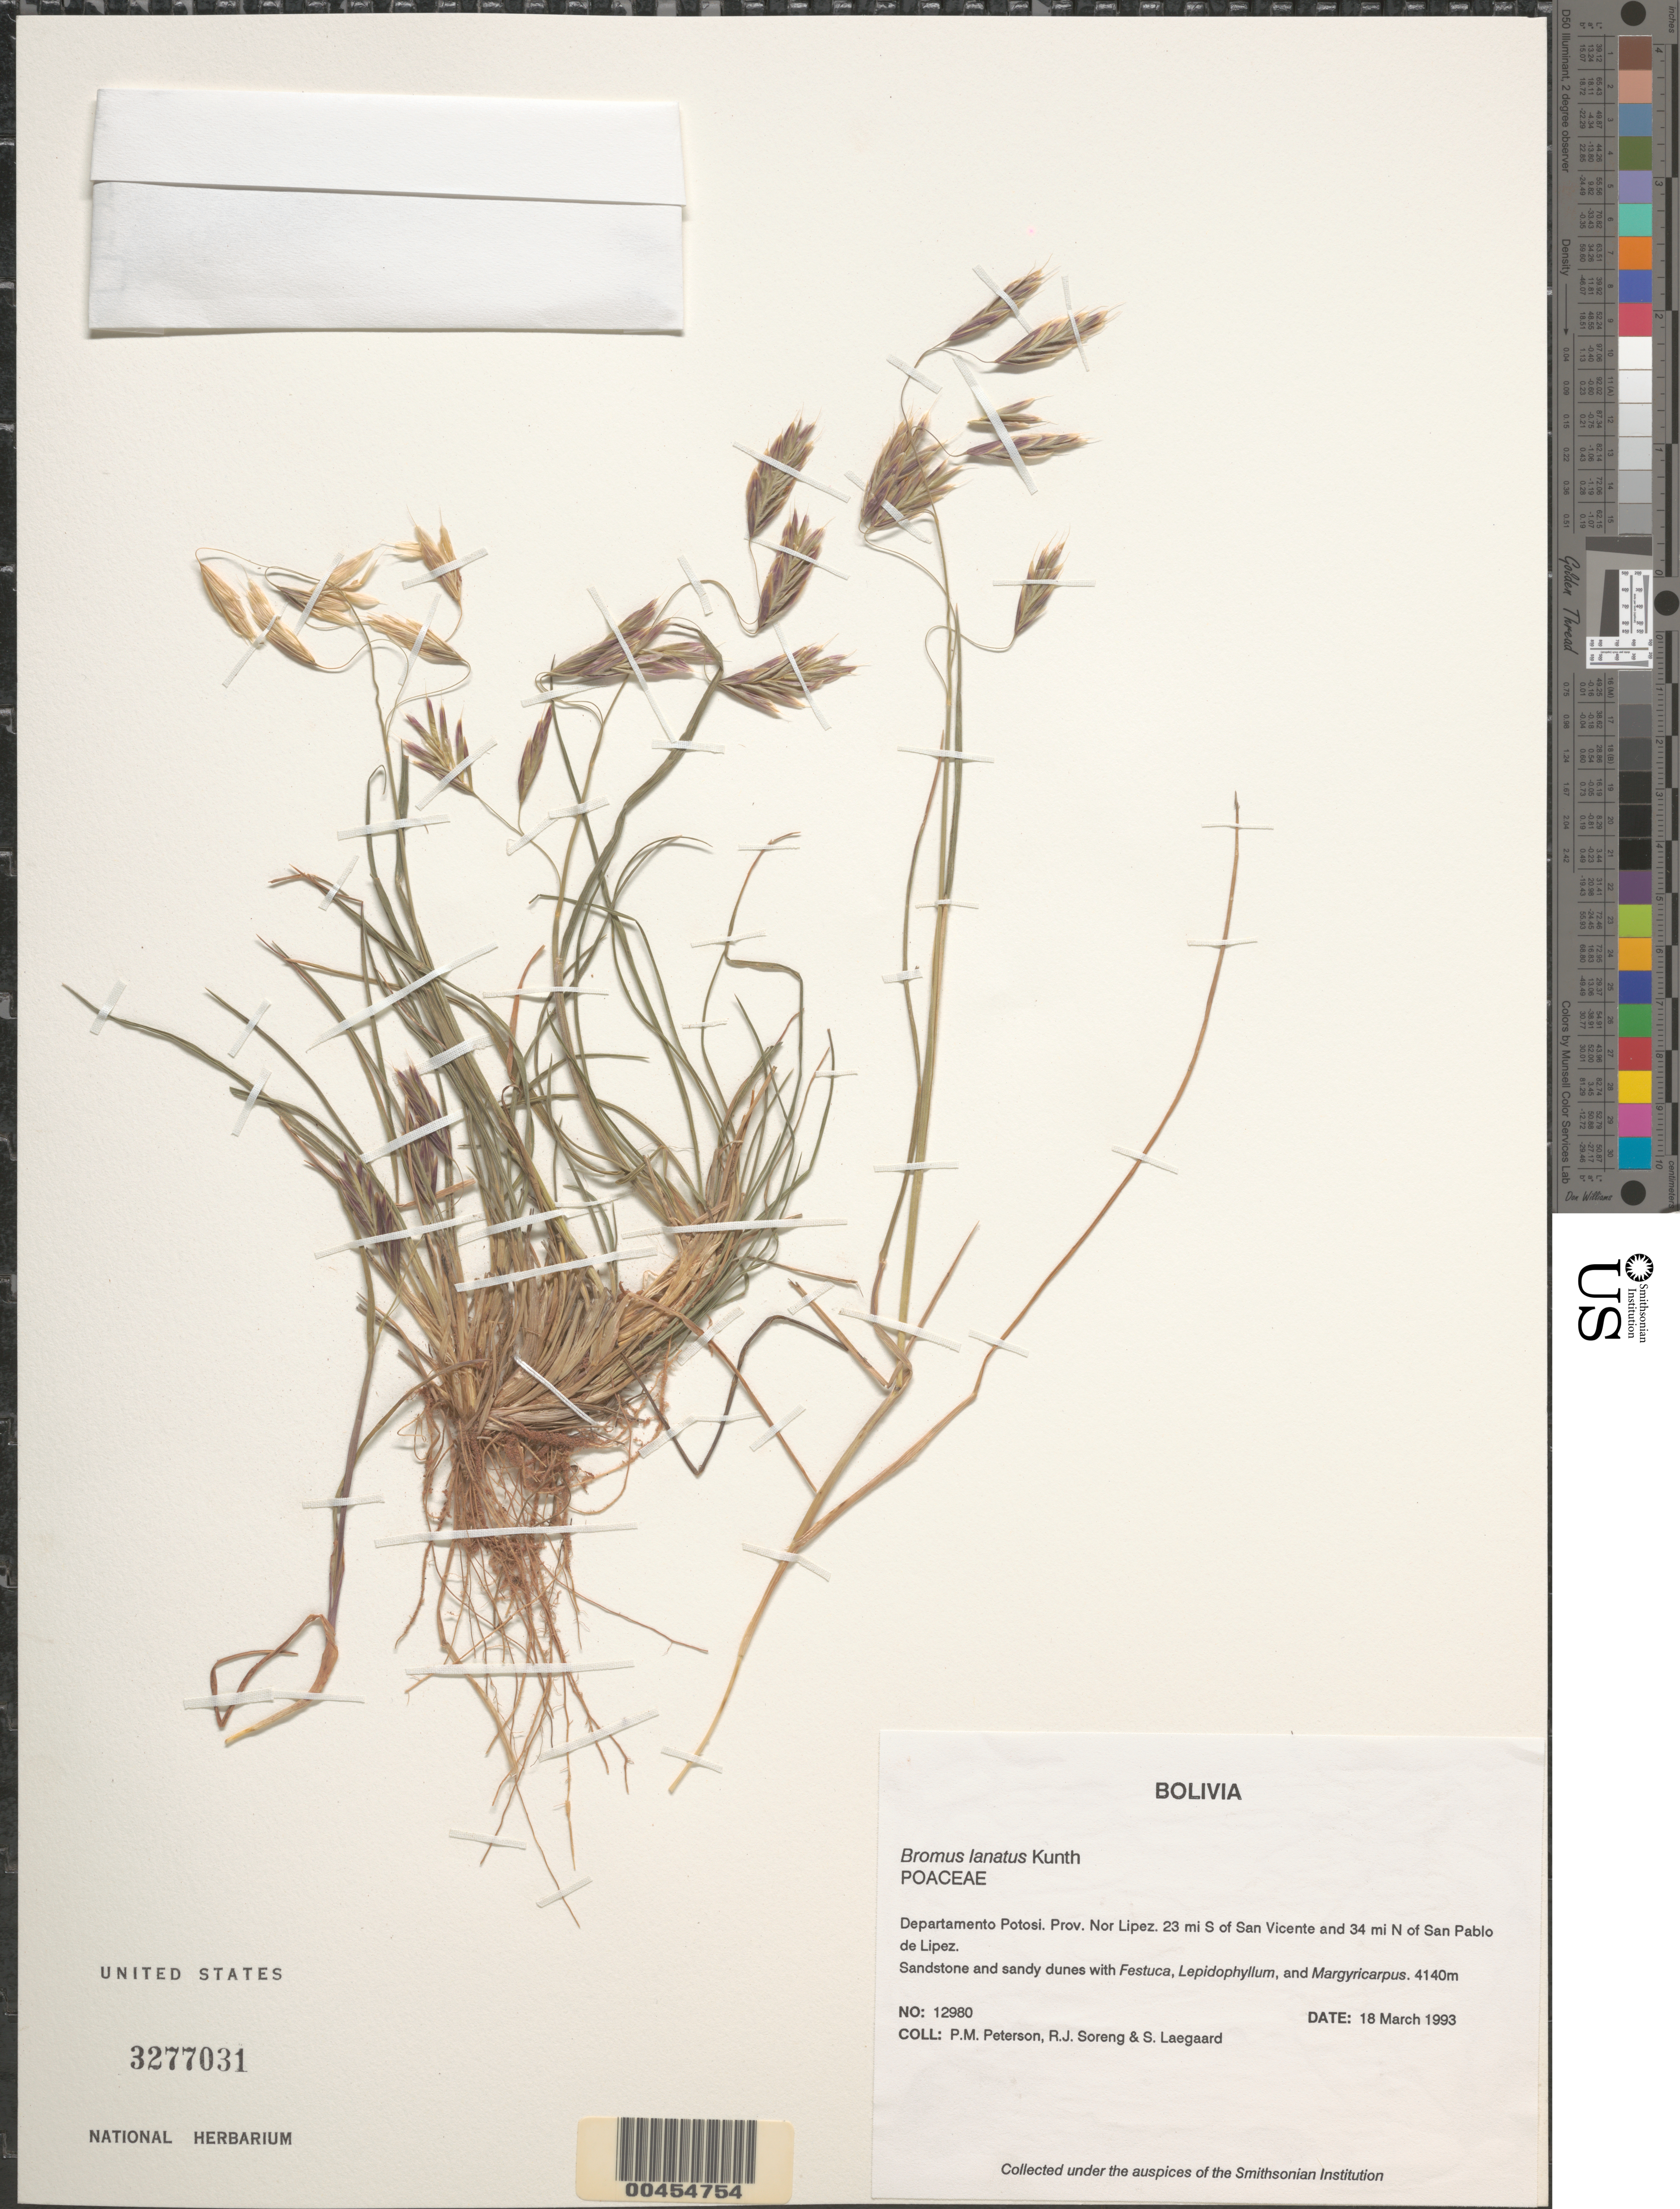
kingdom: Plantae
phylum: Tracheophyta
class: Liliopsida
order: Poales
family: Poaceae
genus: Bromus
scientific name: Bromus lanatus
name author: Kunth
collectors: P. M. Peterson, R. J. Soreng & S. Lægaard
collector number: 12980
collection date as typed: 18 Mar 1993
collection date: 1993-03-18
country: Bolivia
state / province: Potosí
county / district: Nor Lípez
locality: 14 mi S of San Vicente and 43 mi N of San Pablo de Lipez.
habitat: Sandstone and sandy dunes with Festuca, Lepidophyllum, and Margyricarpus.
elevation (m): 4140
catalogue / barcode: US 3277031